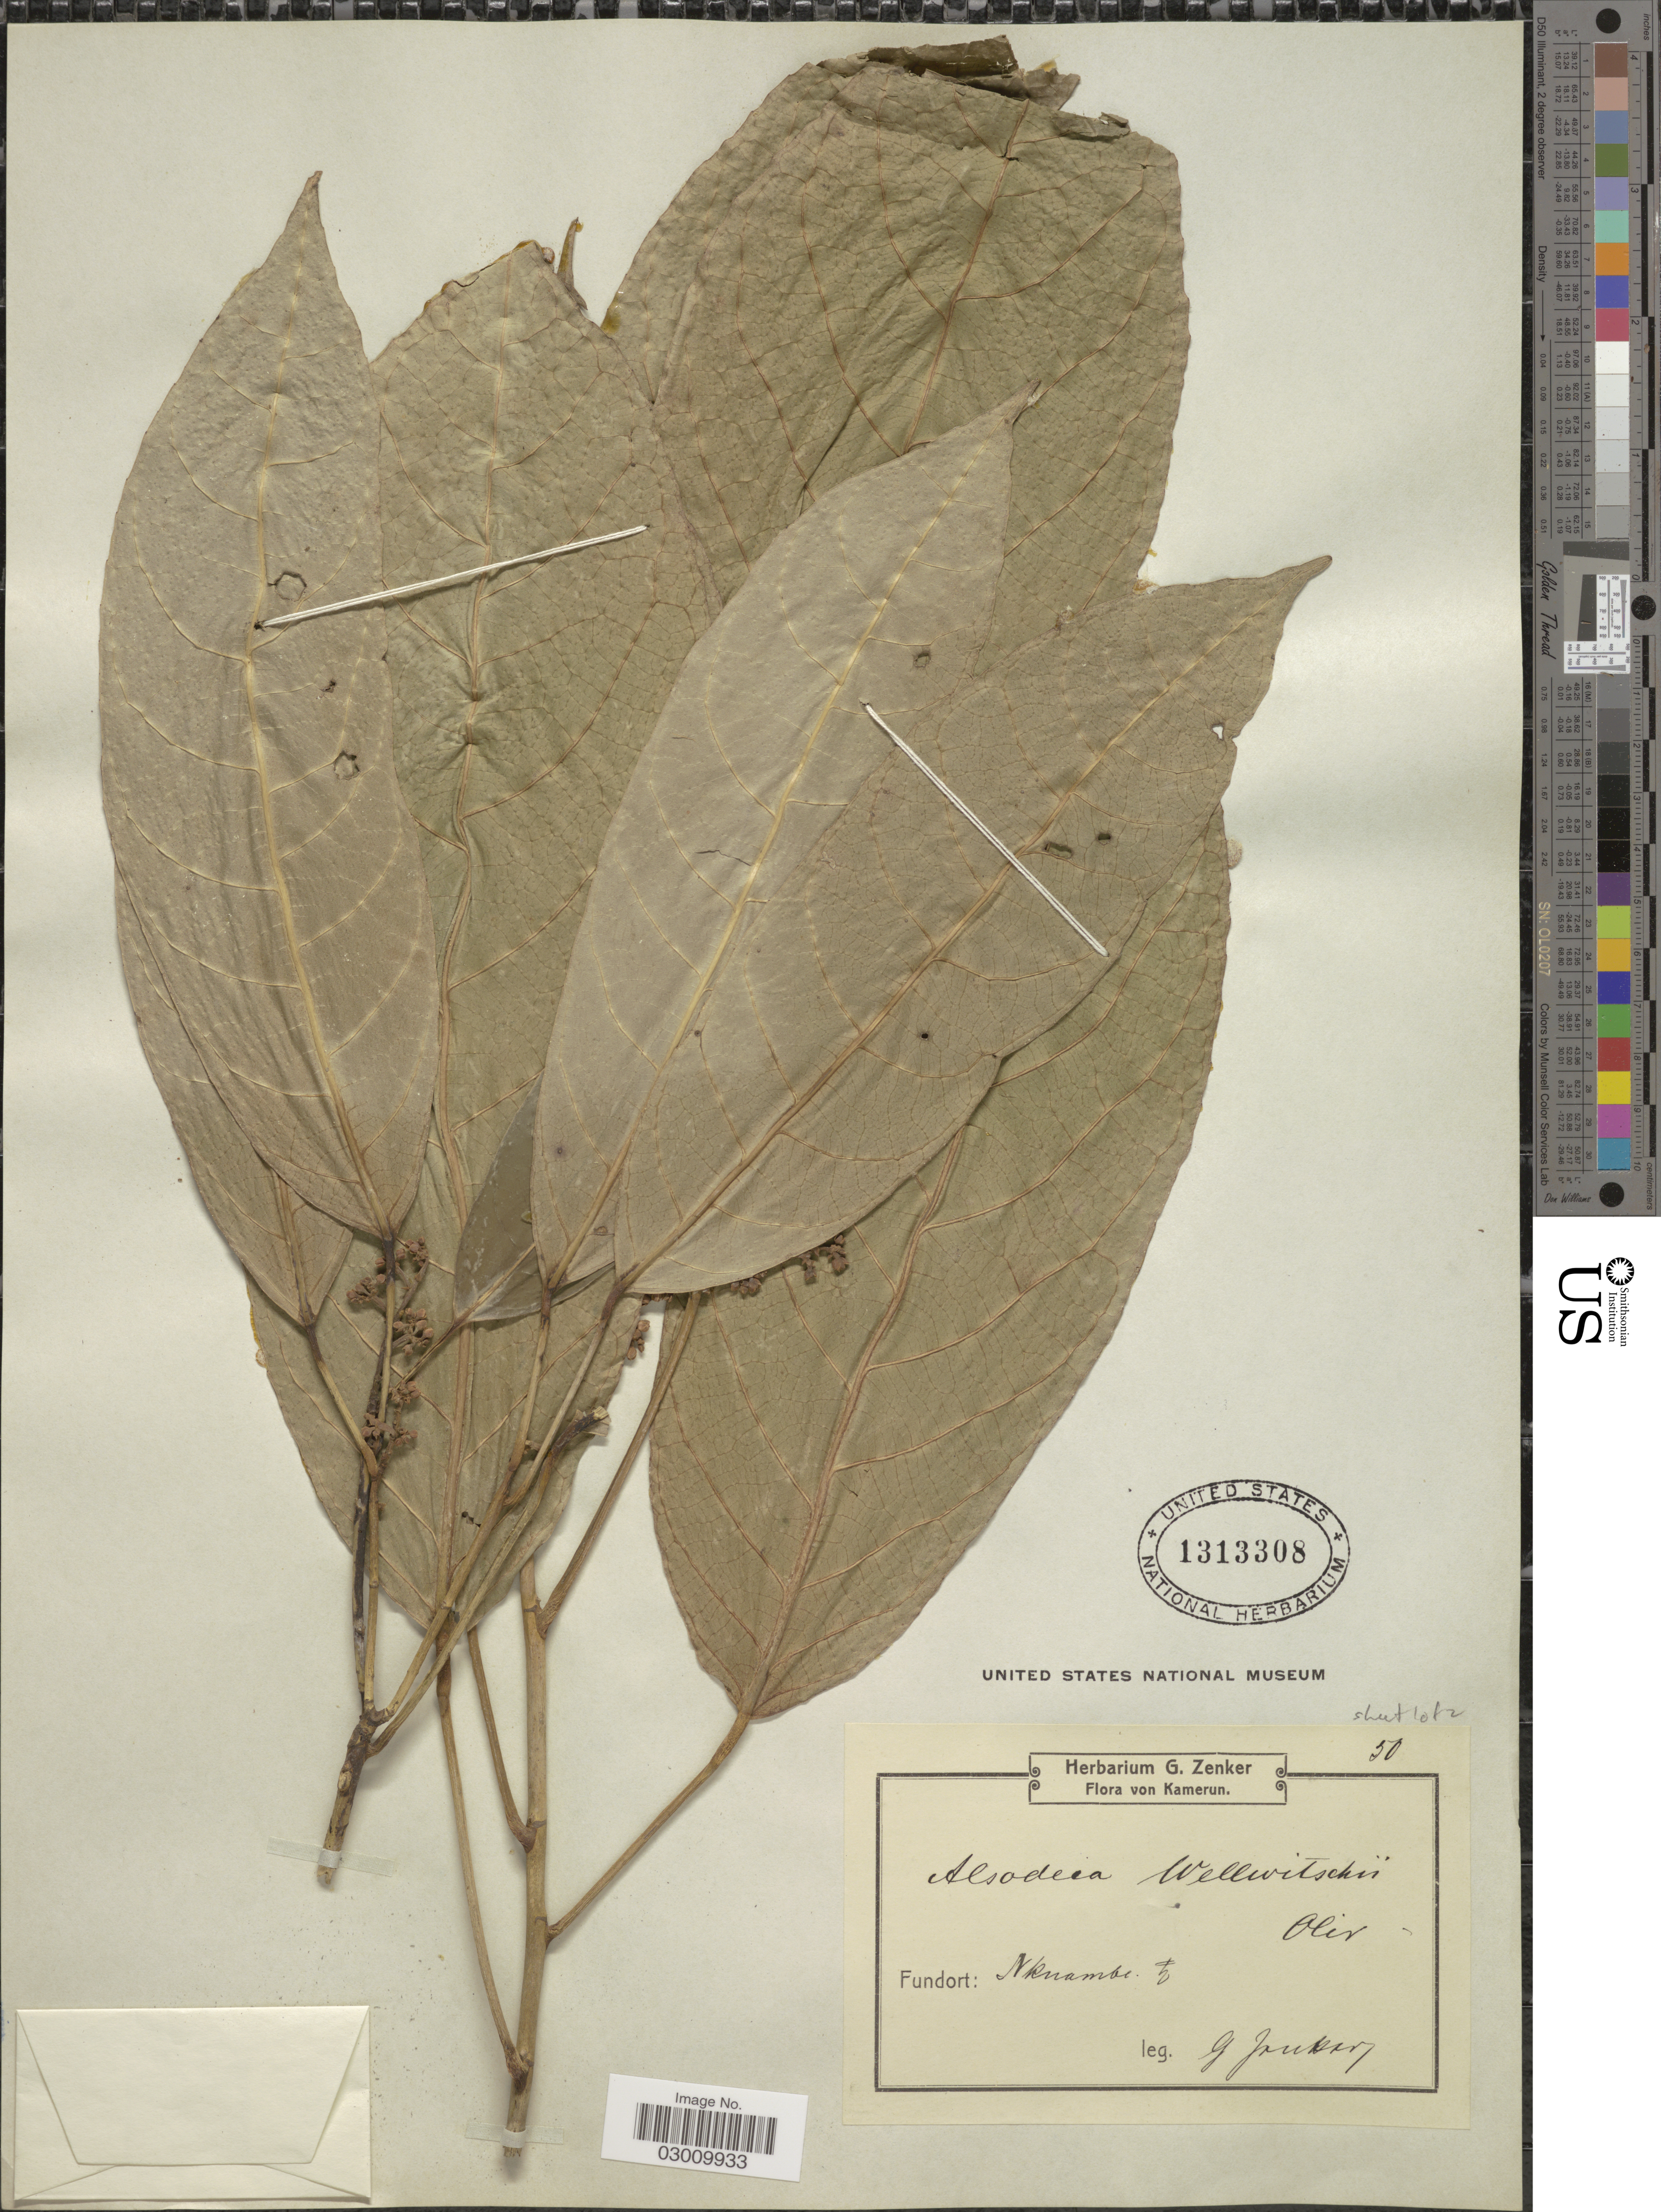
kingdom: Plantae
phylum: Tracheophyta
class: Magnoliopsida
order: Malpighiales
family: Violaceae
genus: Rinorea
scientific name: Rinorea welwitschii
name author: (Oliv.) Kuntze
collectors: G. A. Zenker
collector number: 50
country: Cameroon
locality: Kamerun. Nkuambi.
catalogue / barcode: US 1313308